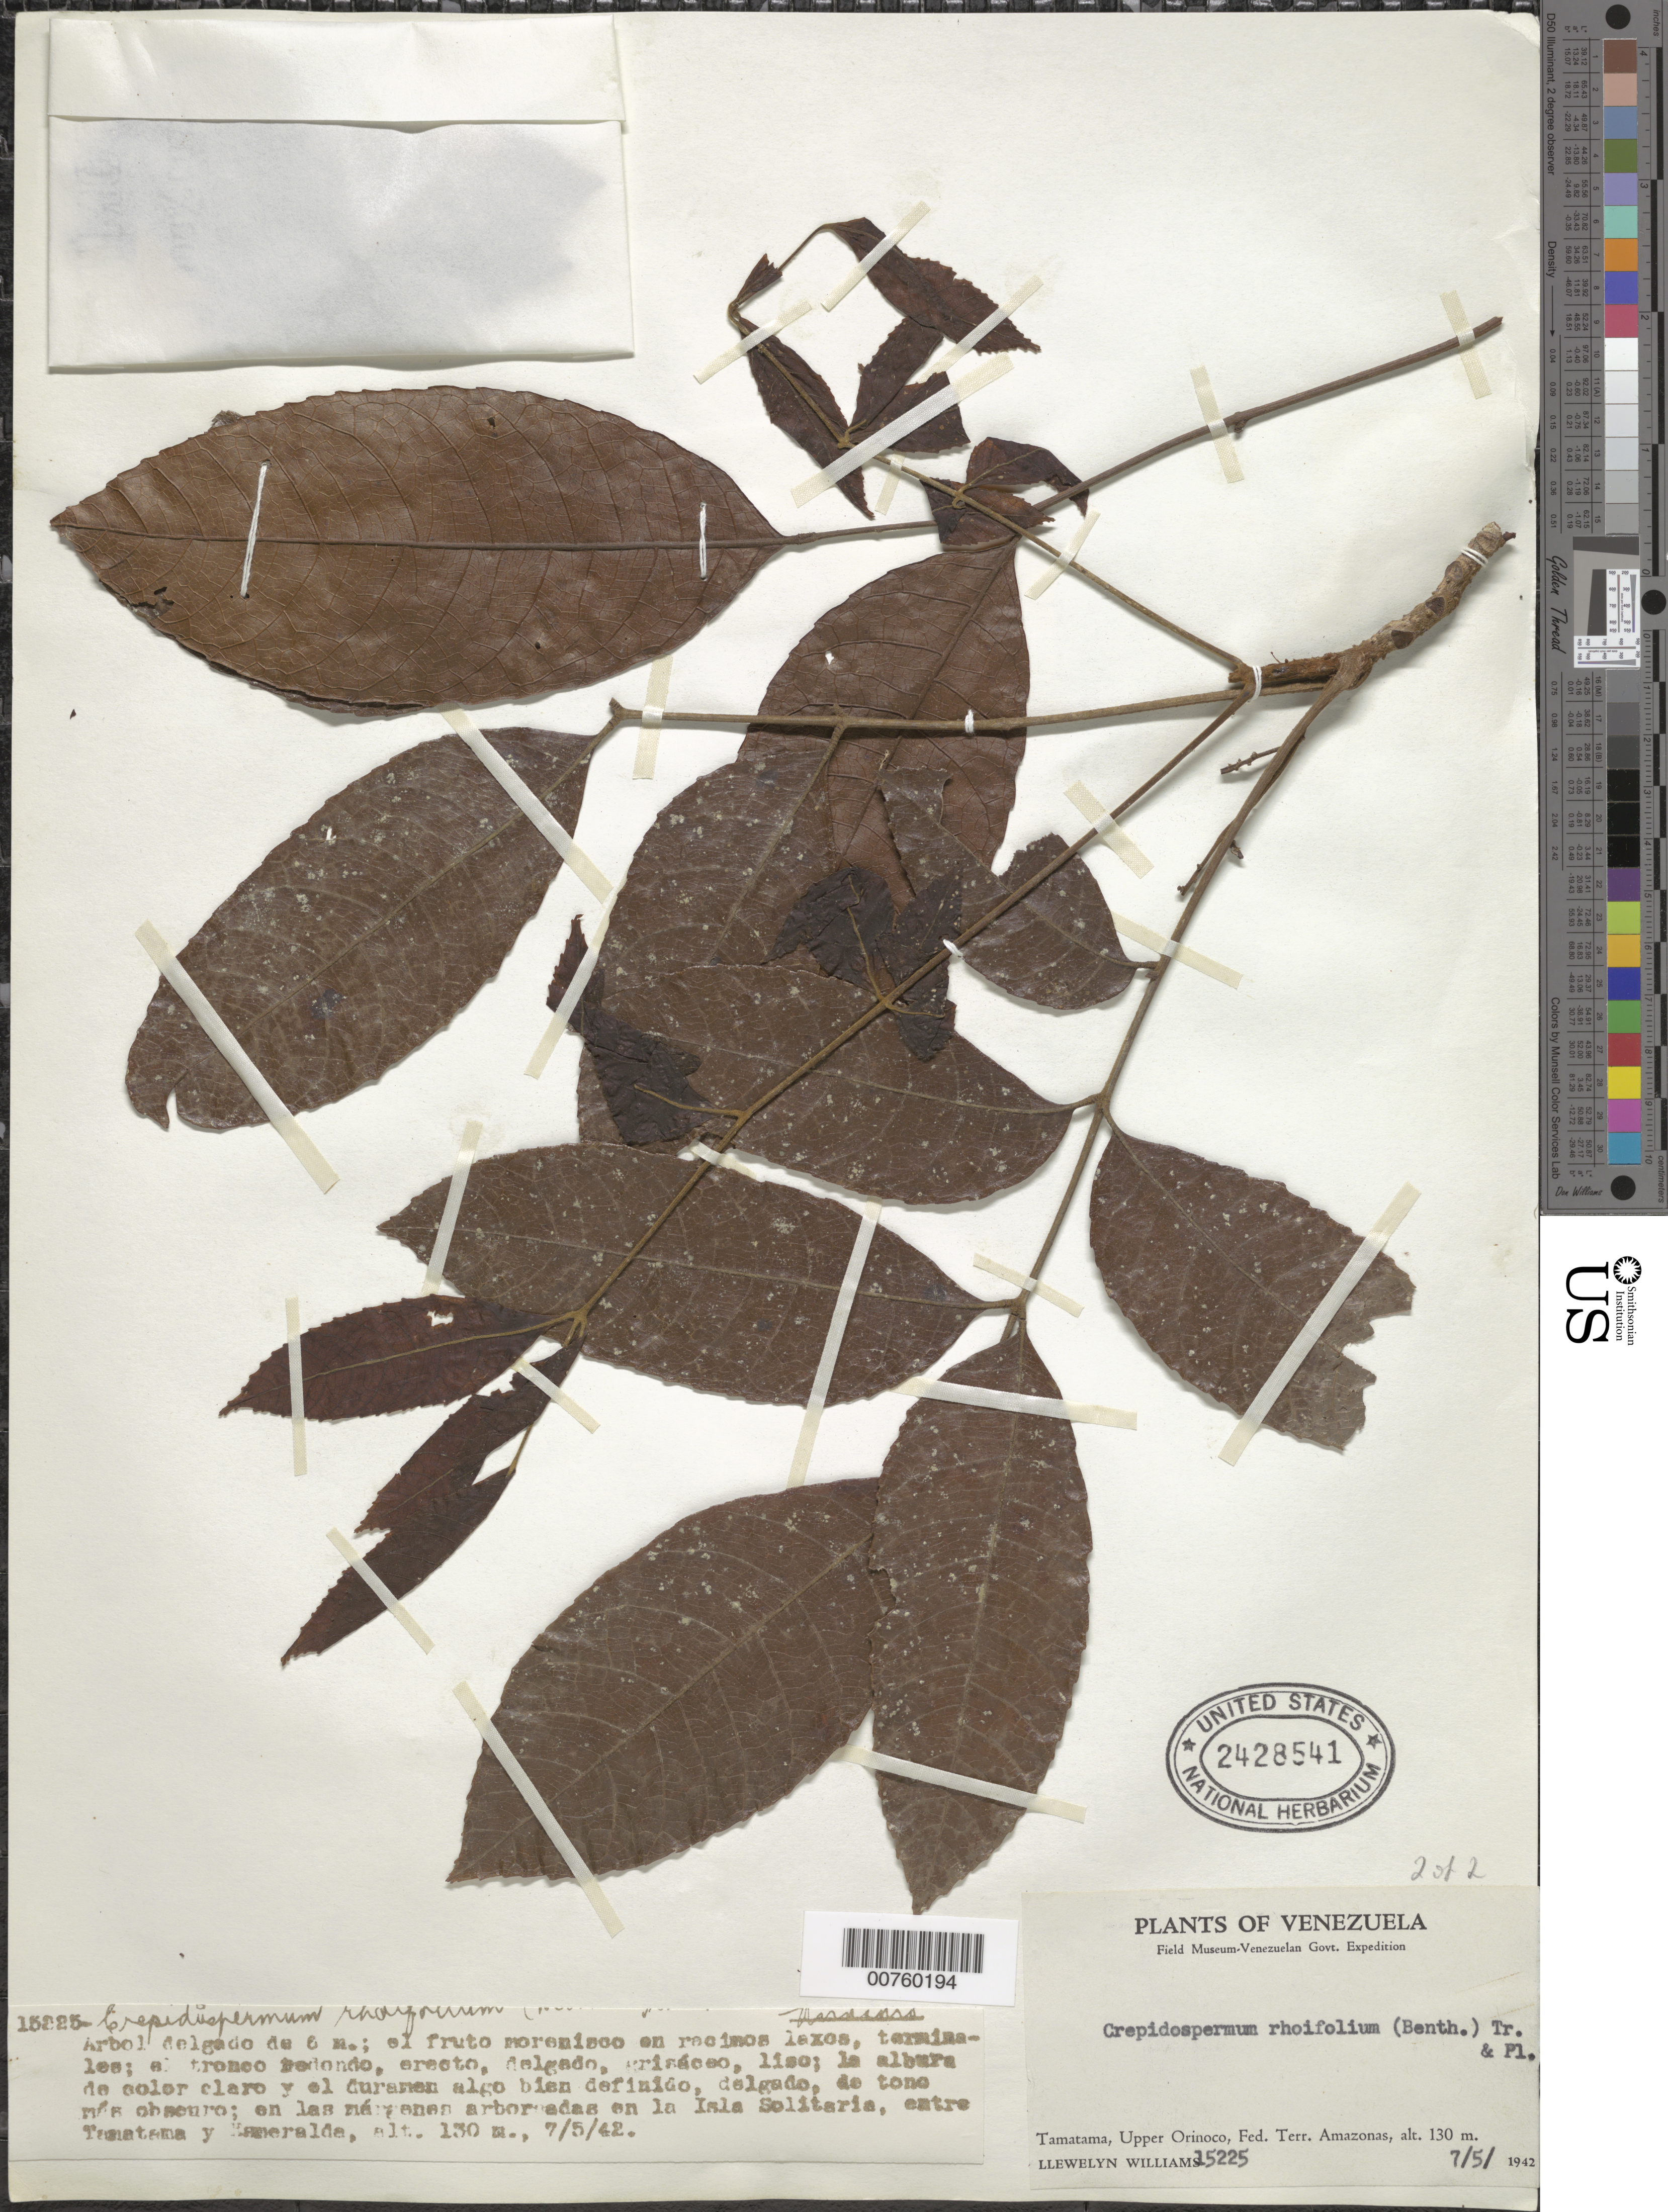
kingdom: Plantae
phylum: Tracheophyta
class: Magnoliopsida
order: Sapindales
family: Burseraceae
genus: Protium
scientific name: Protium rhoifolium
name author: (Benth.) Byng & Christenh.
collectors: Ll. Williams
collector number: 15225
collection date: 1942-05-07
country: Venezuela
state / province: Amazonas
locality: En las márgenes arboreadas en la Isla Solitaria, entre Tamatama y Esmeralda. Tamatama, Upper Orinoco, Fed. Terr. Amazonas.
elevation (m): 130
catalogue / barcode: US 2428541